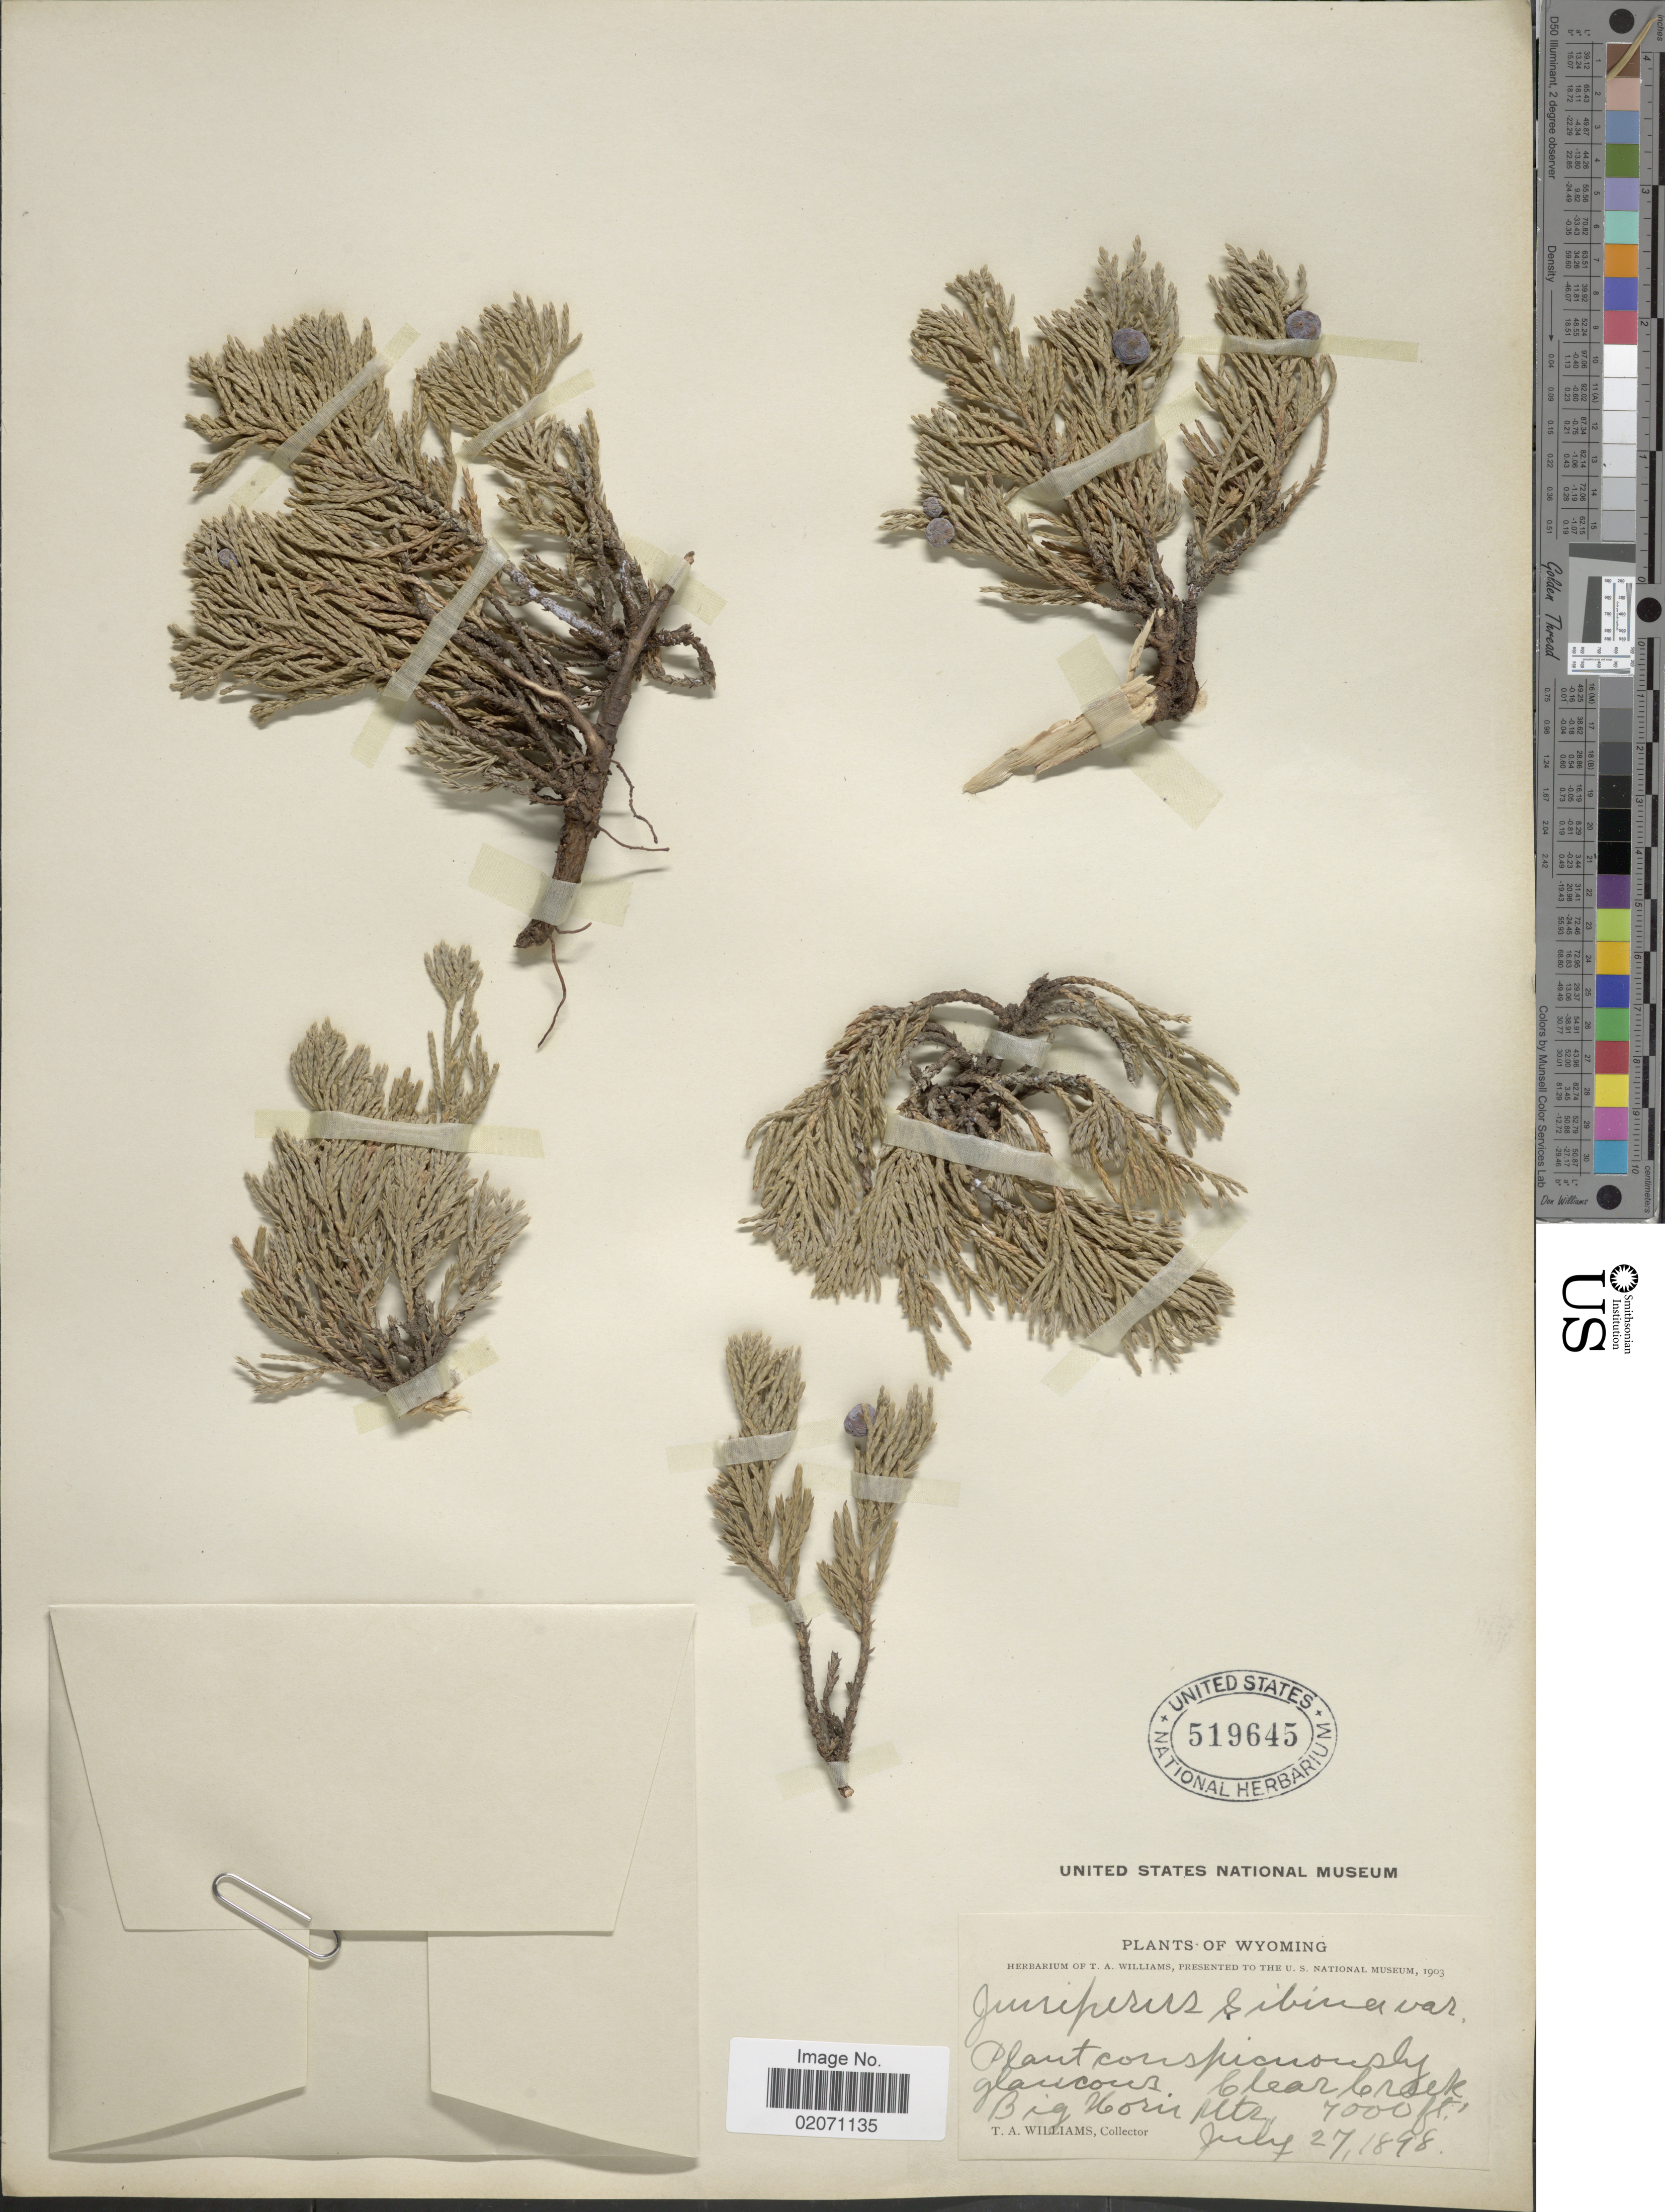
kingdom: Plantae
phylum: Tracheophyta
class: Pinopsida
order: Pinales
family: Cupressaceae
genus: Juniperus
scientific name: Juniperus horizontalis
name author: Moench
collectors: T. A. Williams (herbarium)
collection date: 1898-07-27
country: United States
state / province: Wyoming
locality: Clear Creek, Big Horn Mts.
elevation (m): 2134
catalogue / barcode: US 519645